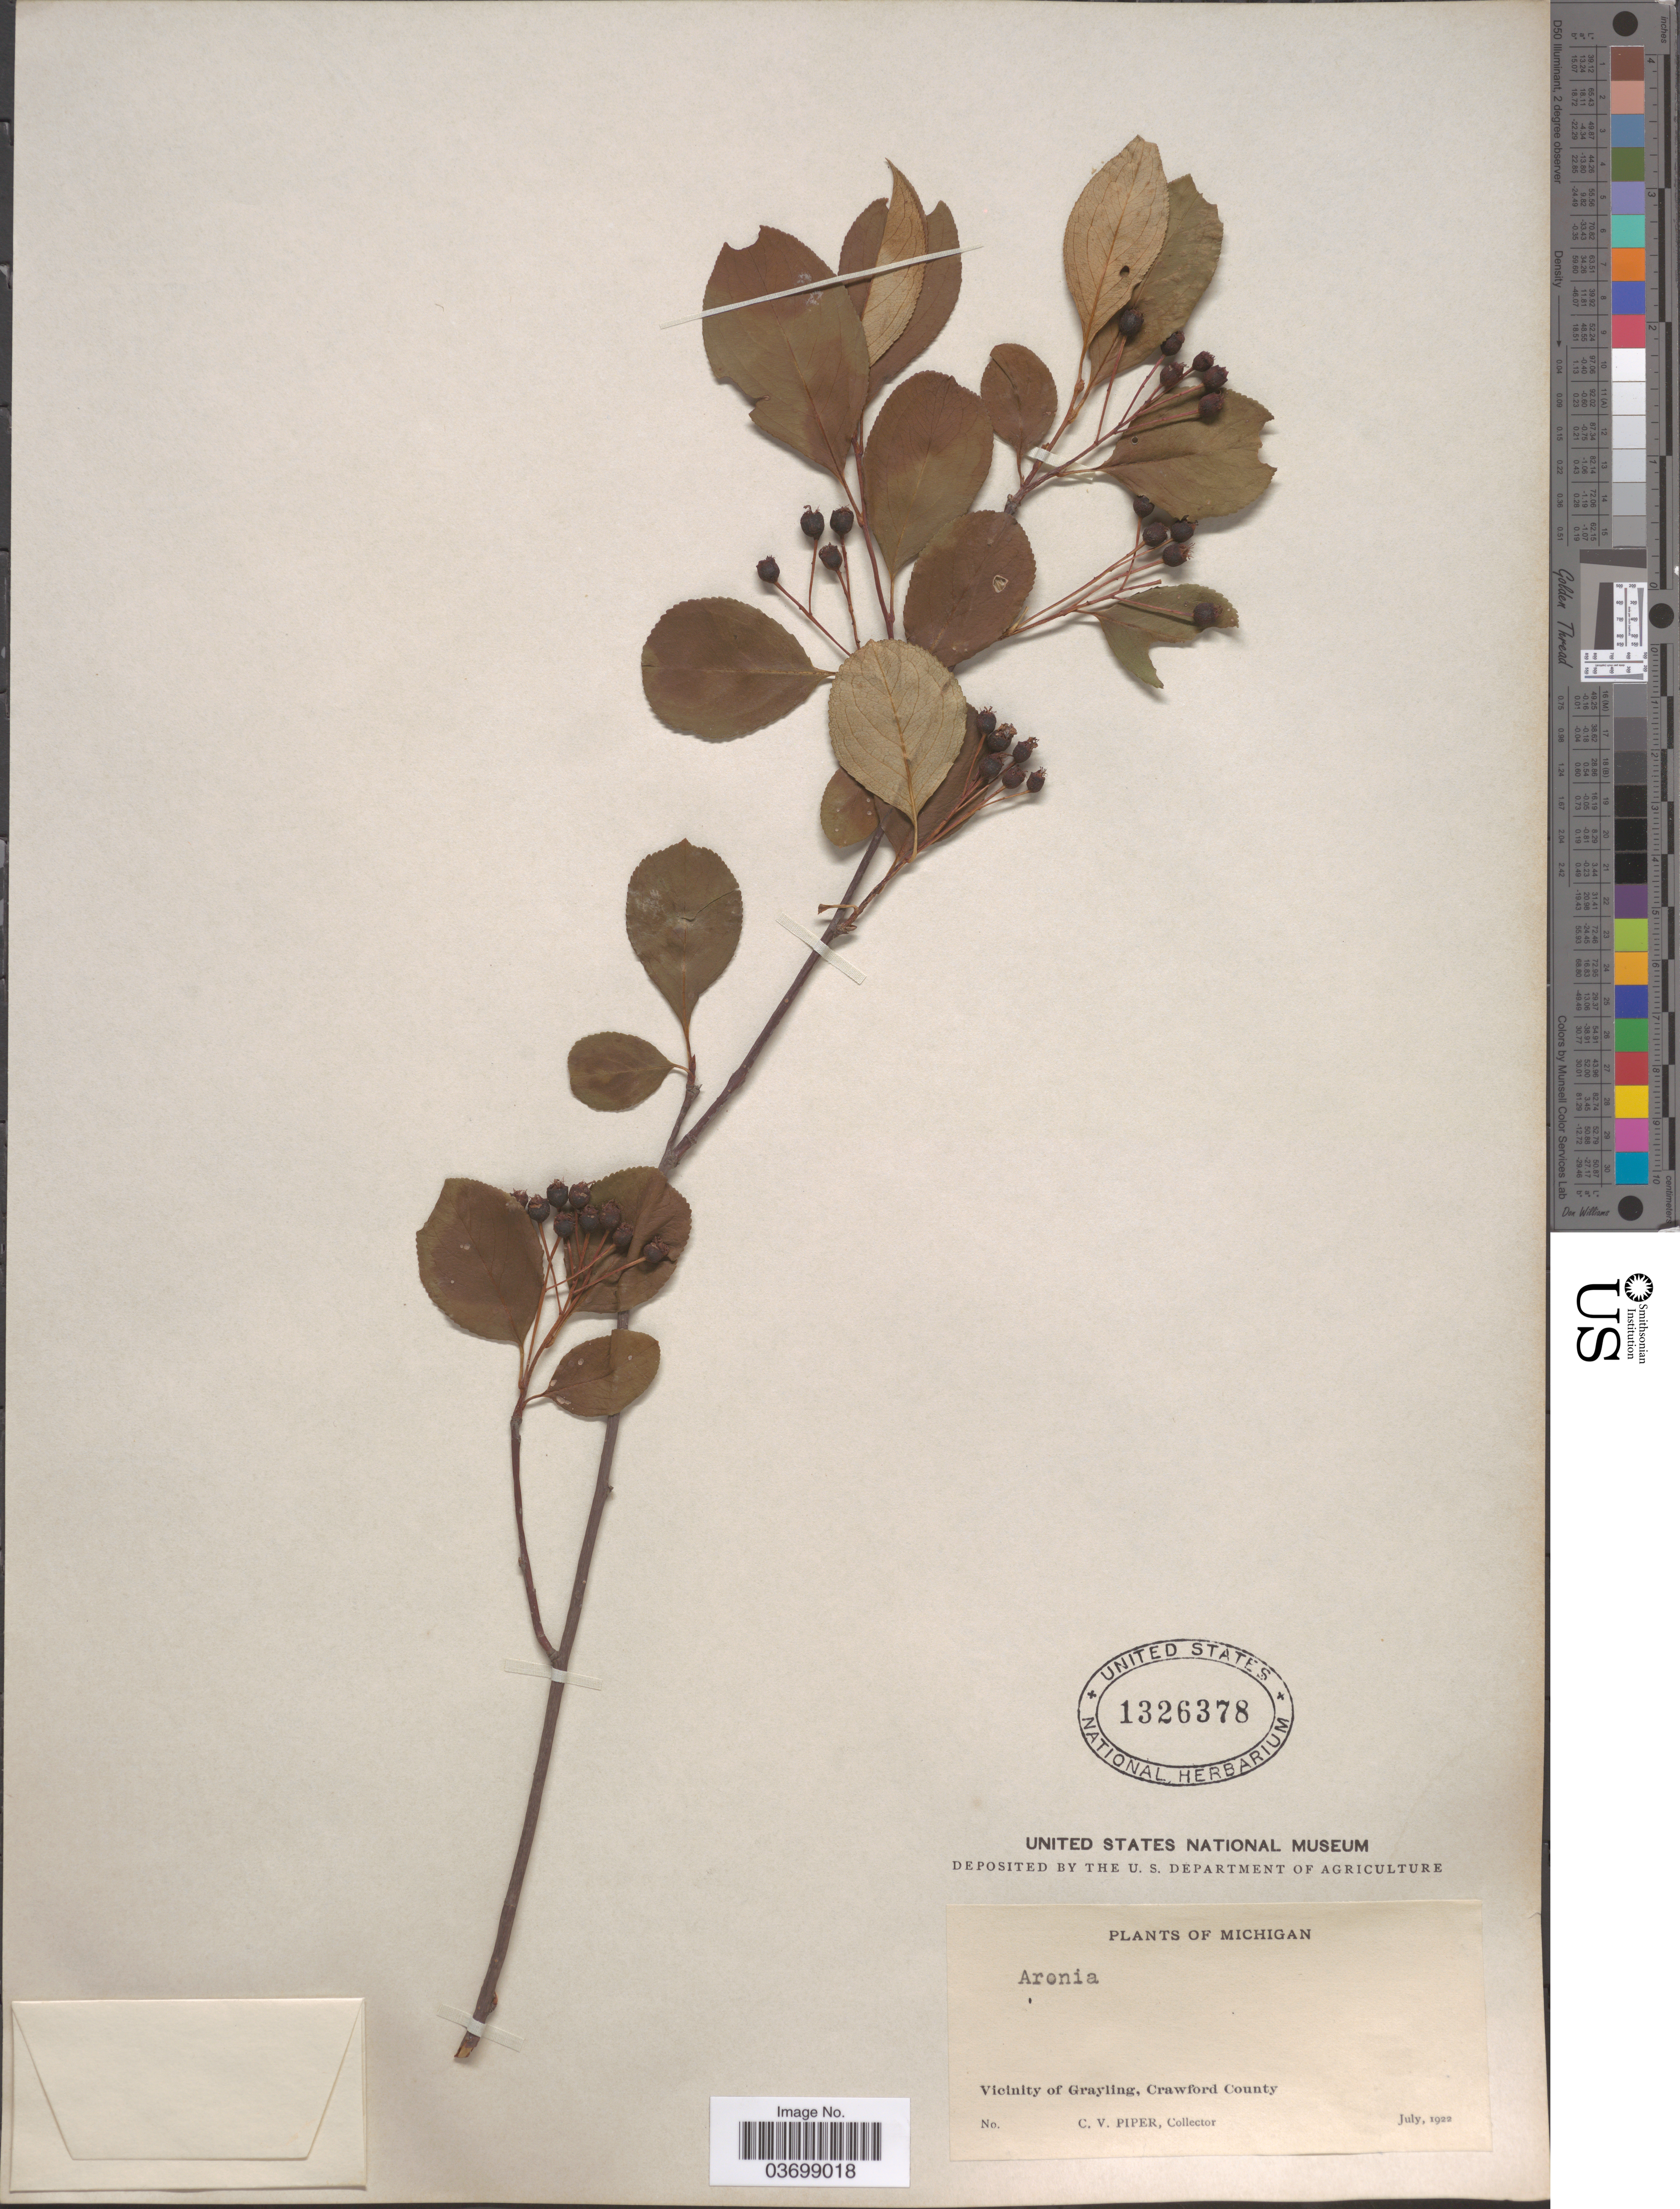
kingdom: Plantae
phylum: Tracheophyta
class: Magnoliopsida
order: Rosales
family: Rosaceae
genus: Aronia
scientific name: Aronia sp.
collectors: C. V. Piper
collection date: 1922-07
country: United States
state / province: Michigan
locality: Vicinity of Grayling, Crawford County.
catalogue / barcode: US 1326378